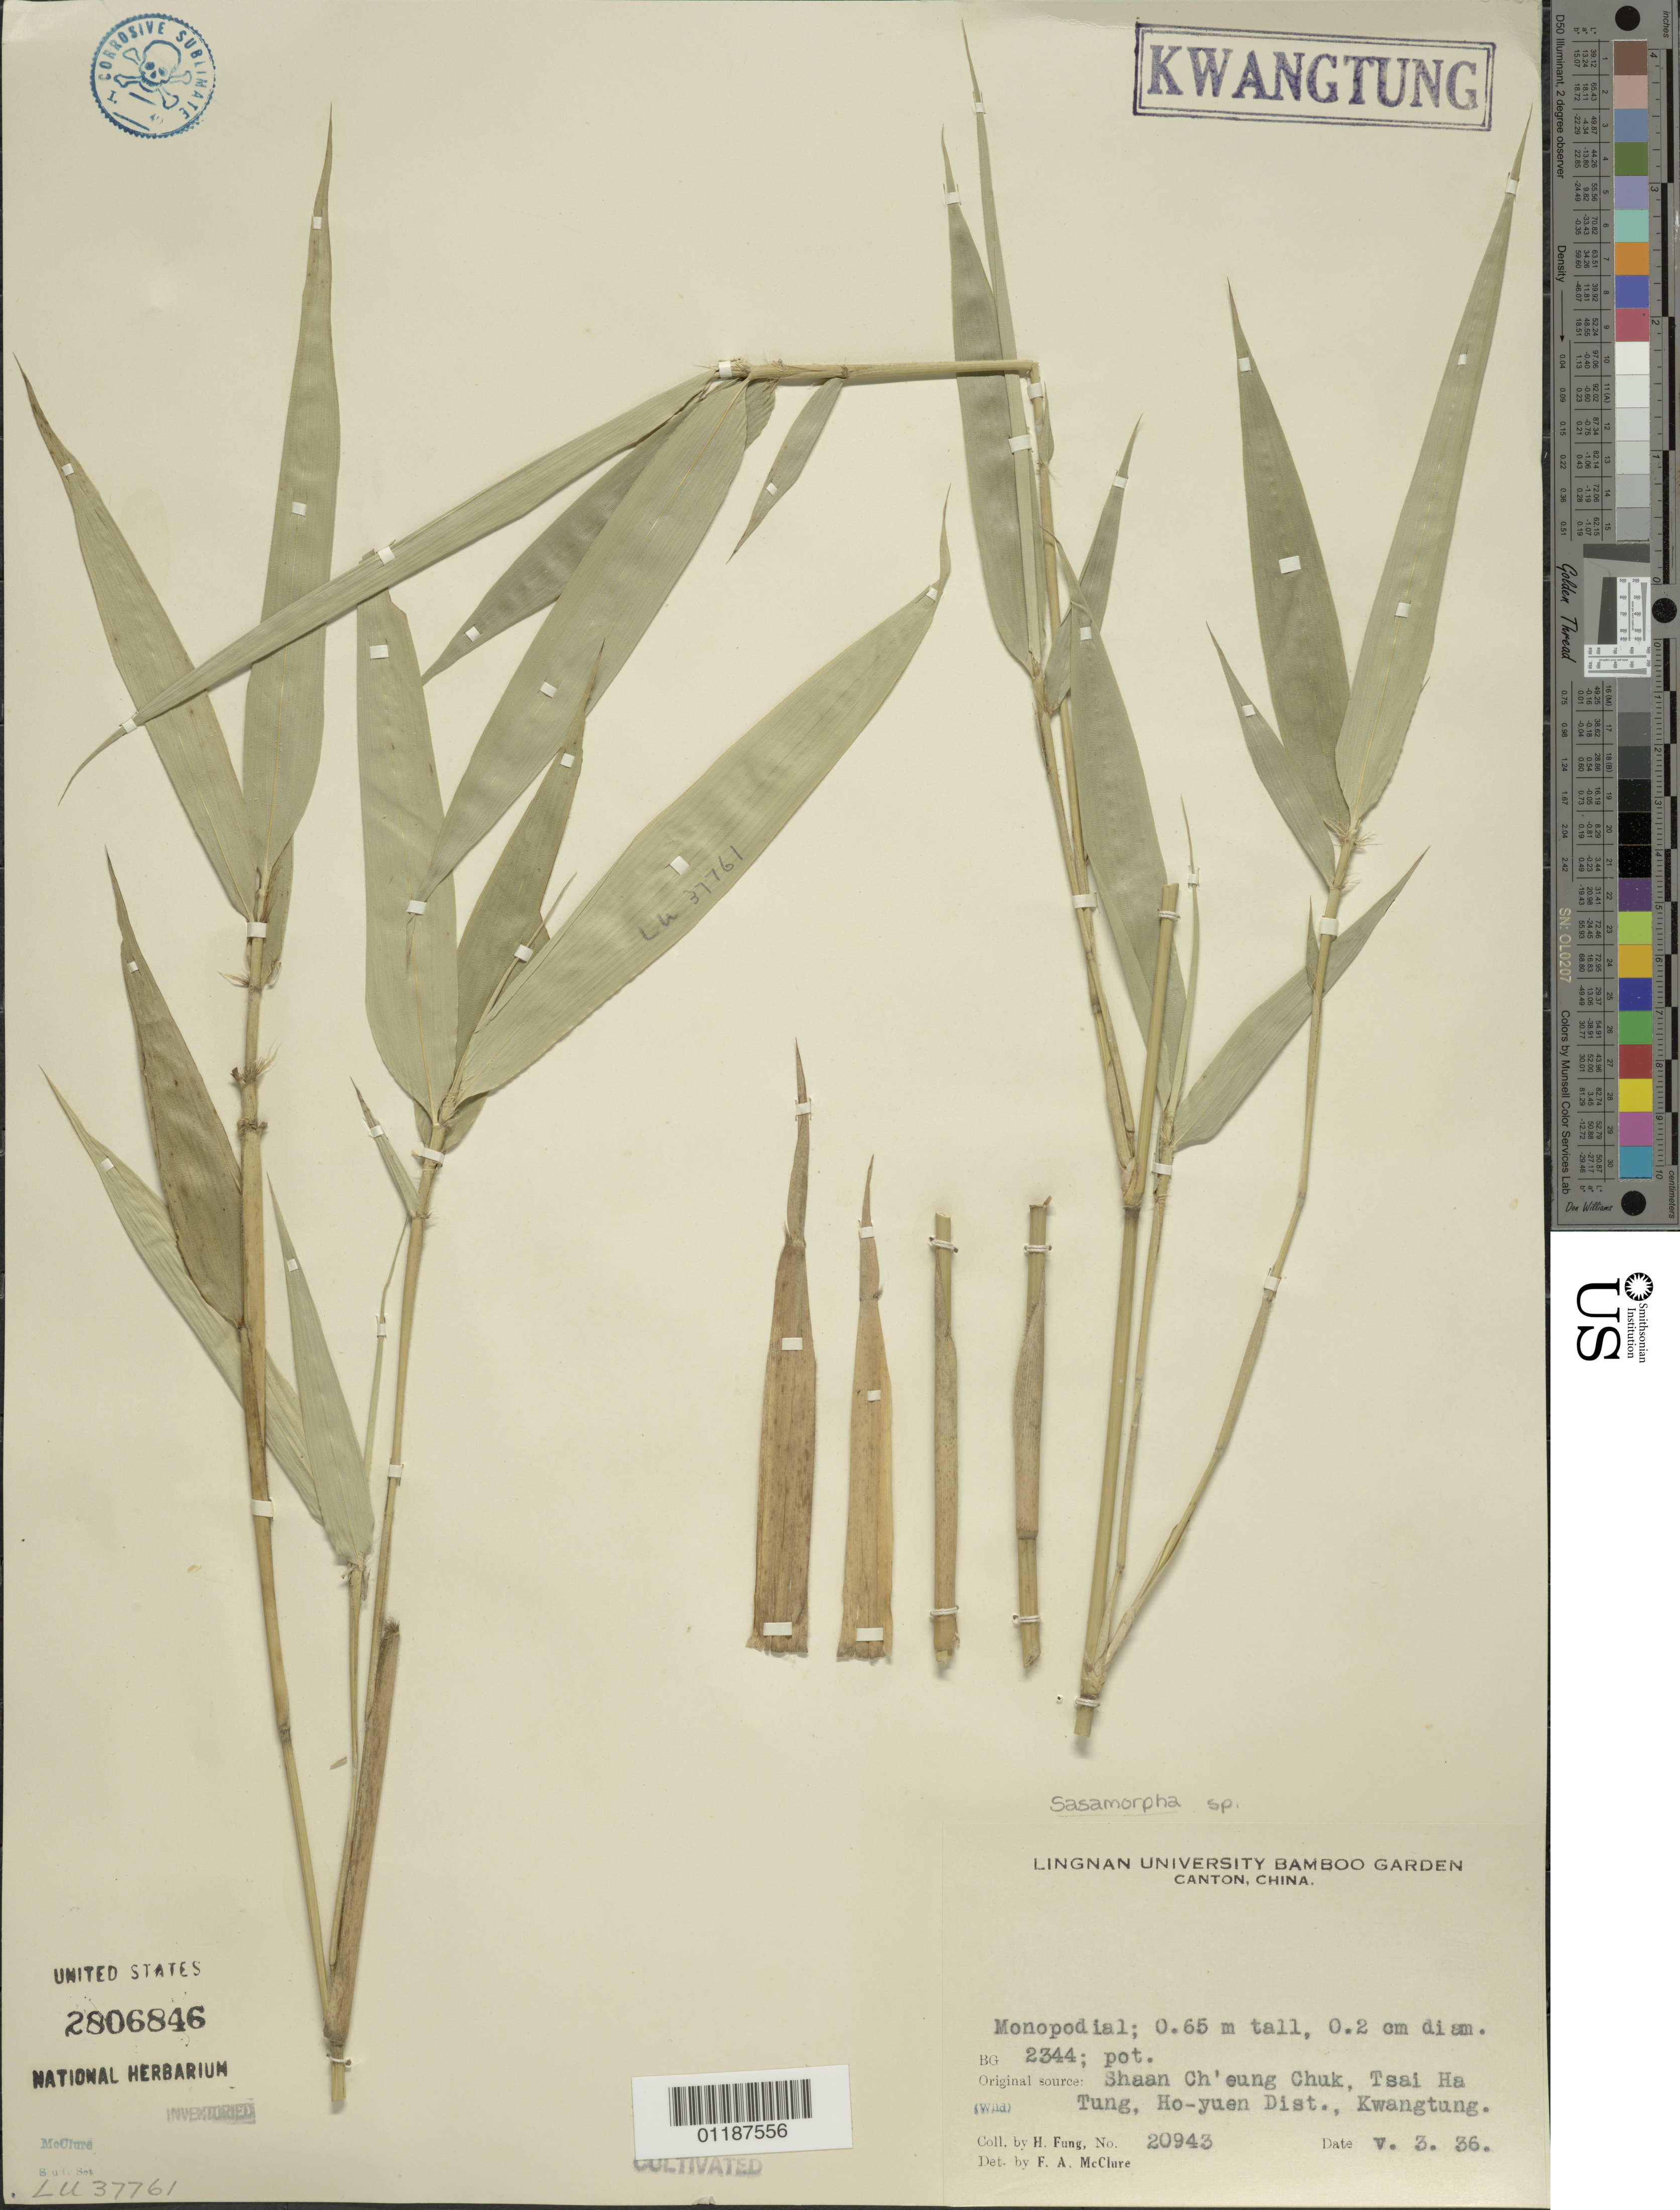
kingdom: Plantae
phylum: Tracheophyta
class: Liliopsida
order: Poales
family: Poaceae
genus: Sasamorpha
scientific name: Sasamorpha sp.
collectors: H. L. Fung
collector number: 20943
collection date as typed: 03 May 1936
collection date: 1936-05-03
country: China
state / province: Guangdong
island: Honam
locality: Lingnan Univ. Bamboo Garden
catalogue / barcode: US 2806846